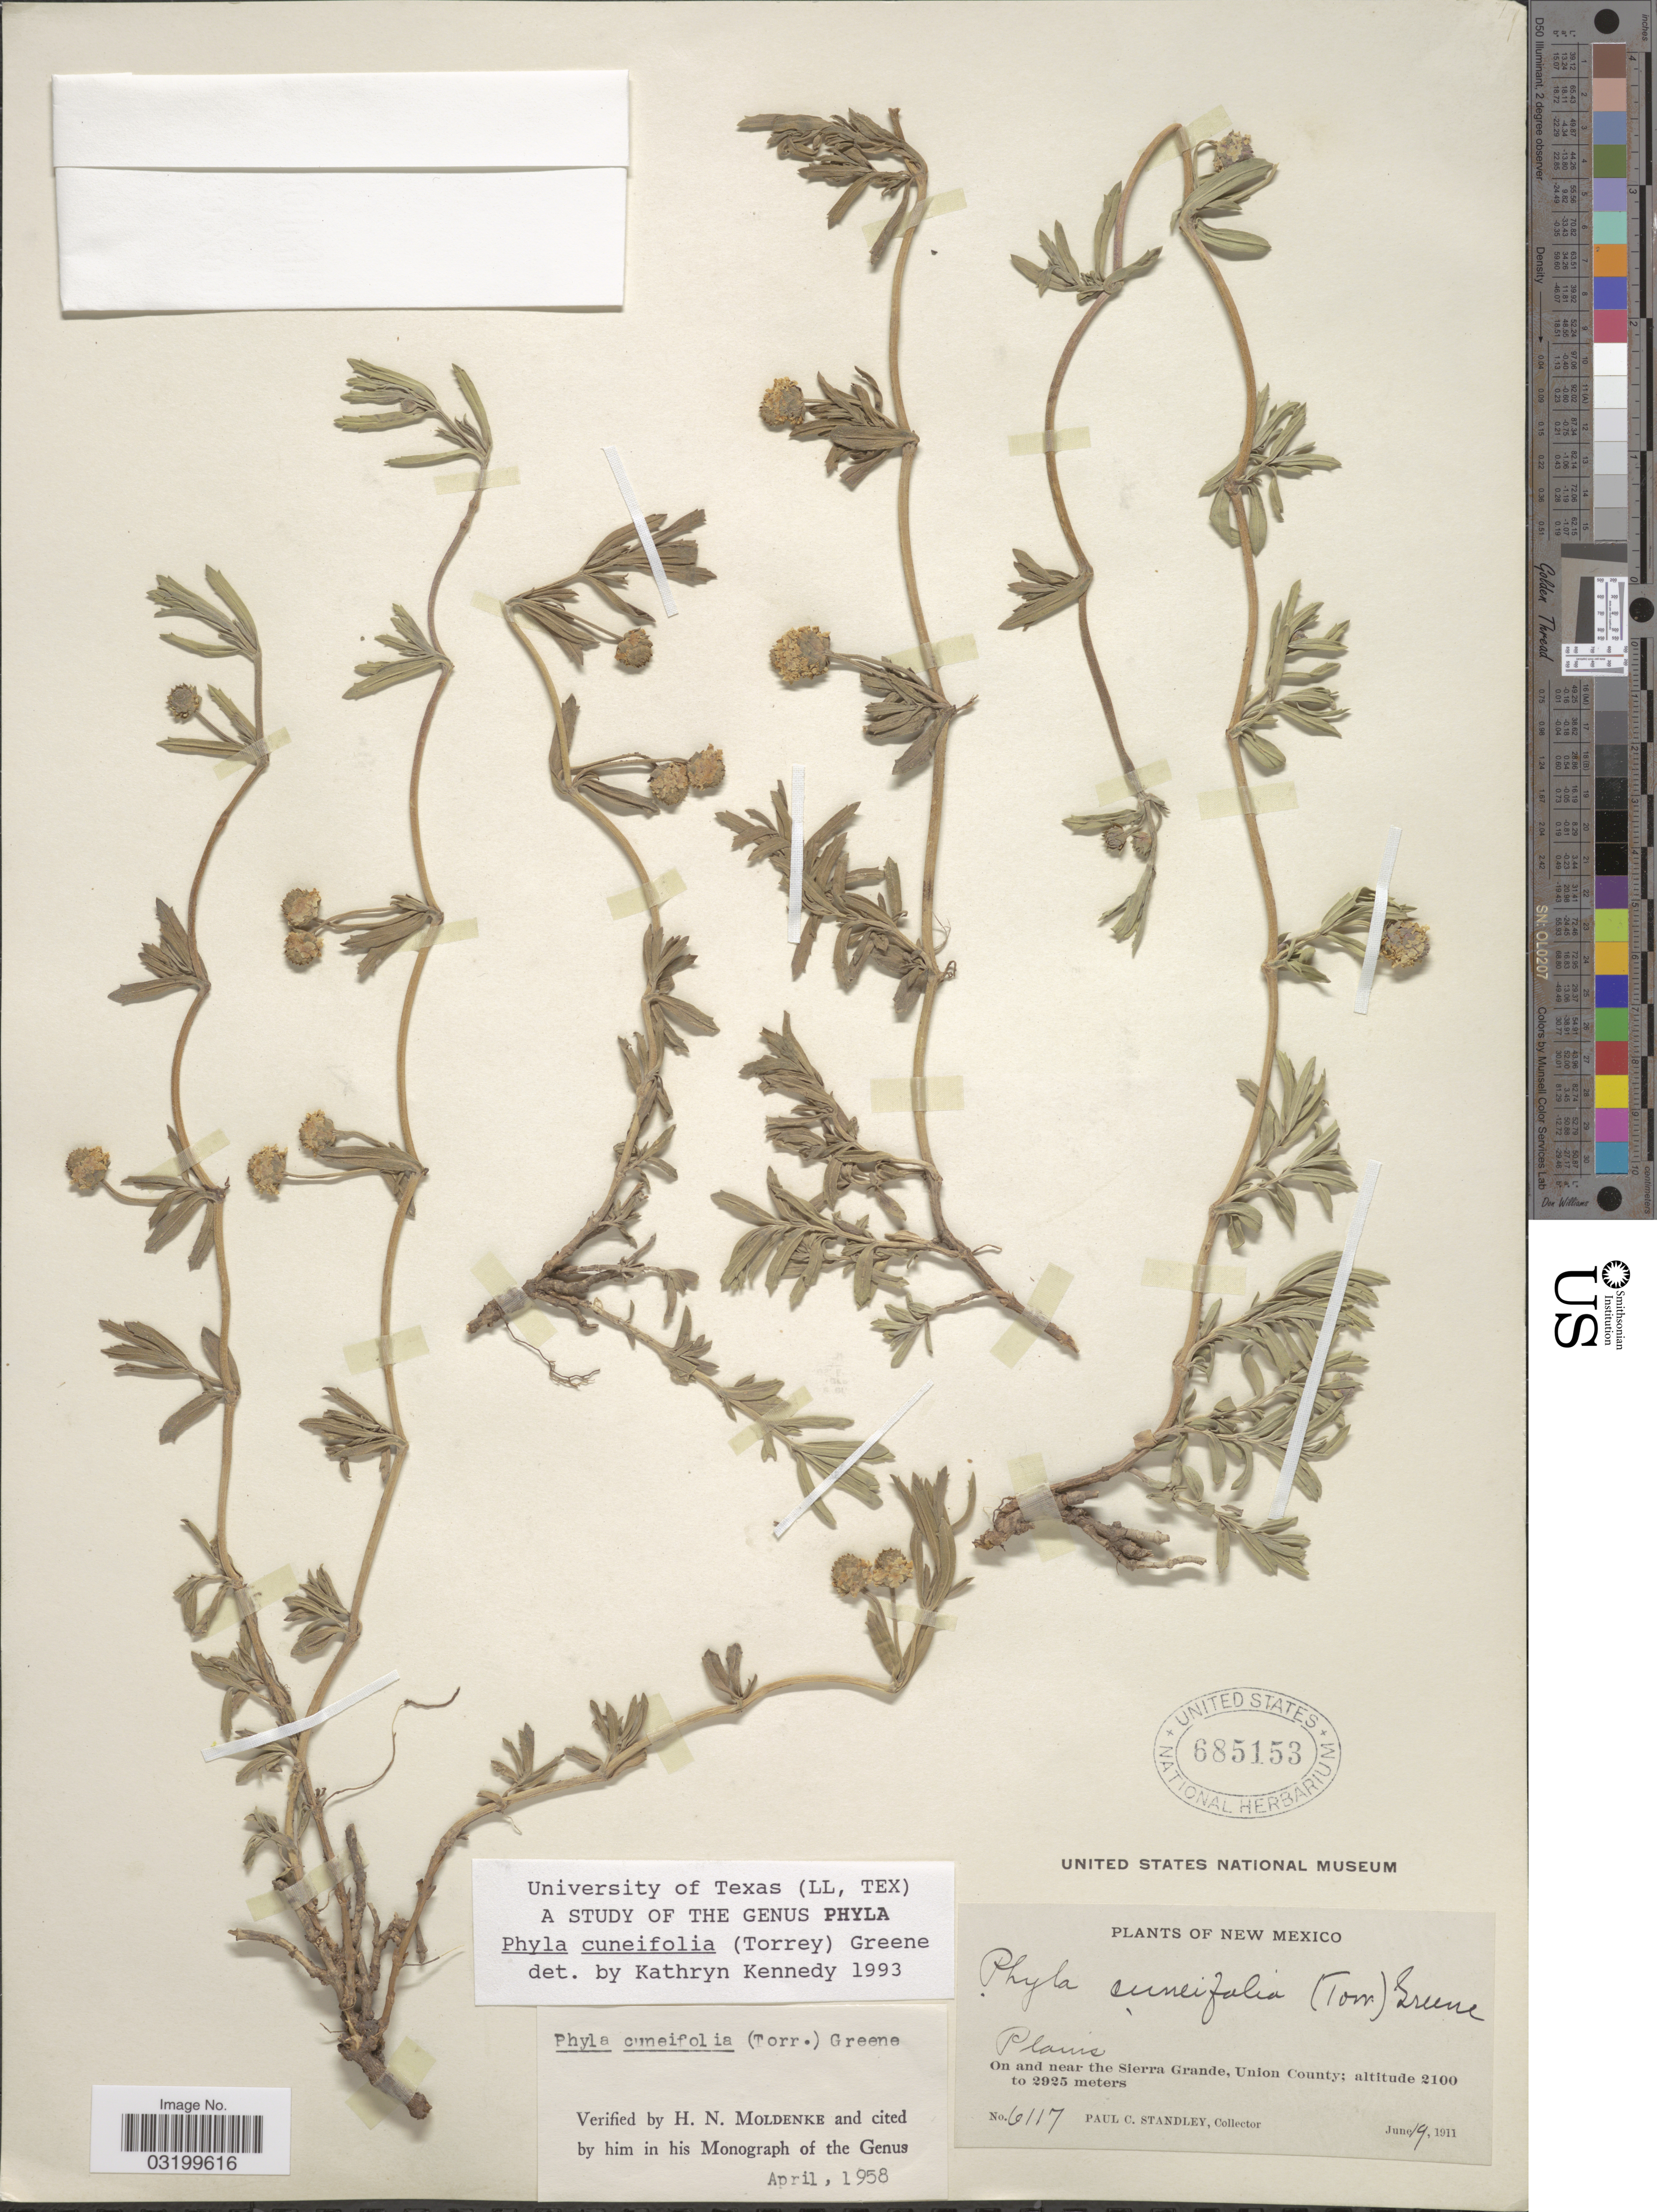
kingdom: Plantae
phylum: Tracheophyta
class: Magnoliopsida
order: Lamiales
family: Verbenaceae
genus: Phyla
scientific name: Phyla cuneifolia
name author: (Torr.) Greene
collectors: P. C. Standley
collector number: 6117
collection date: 1911-06-19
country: United States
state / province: New Mexico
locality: On and near the Sierra Grande, Union County.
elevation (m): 2100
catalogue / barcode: US 685153